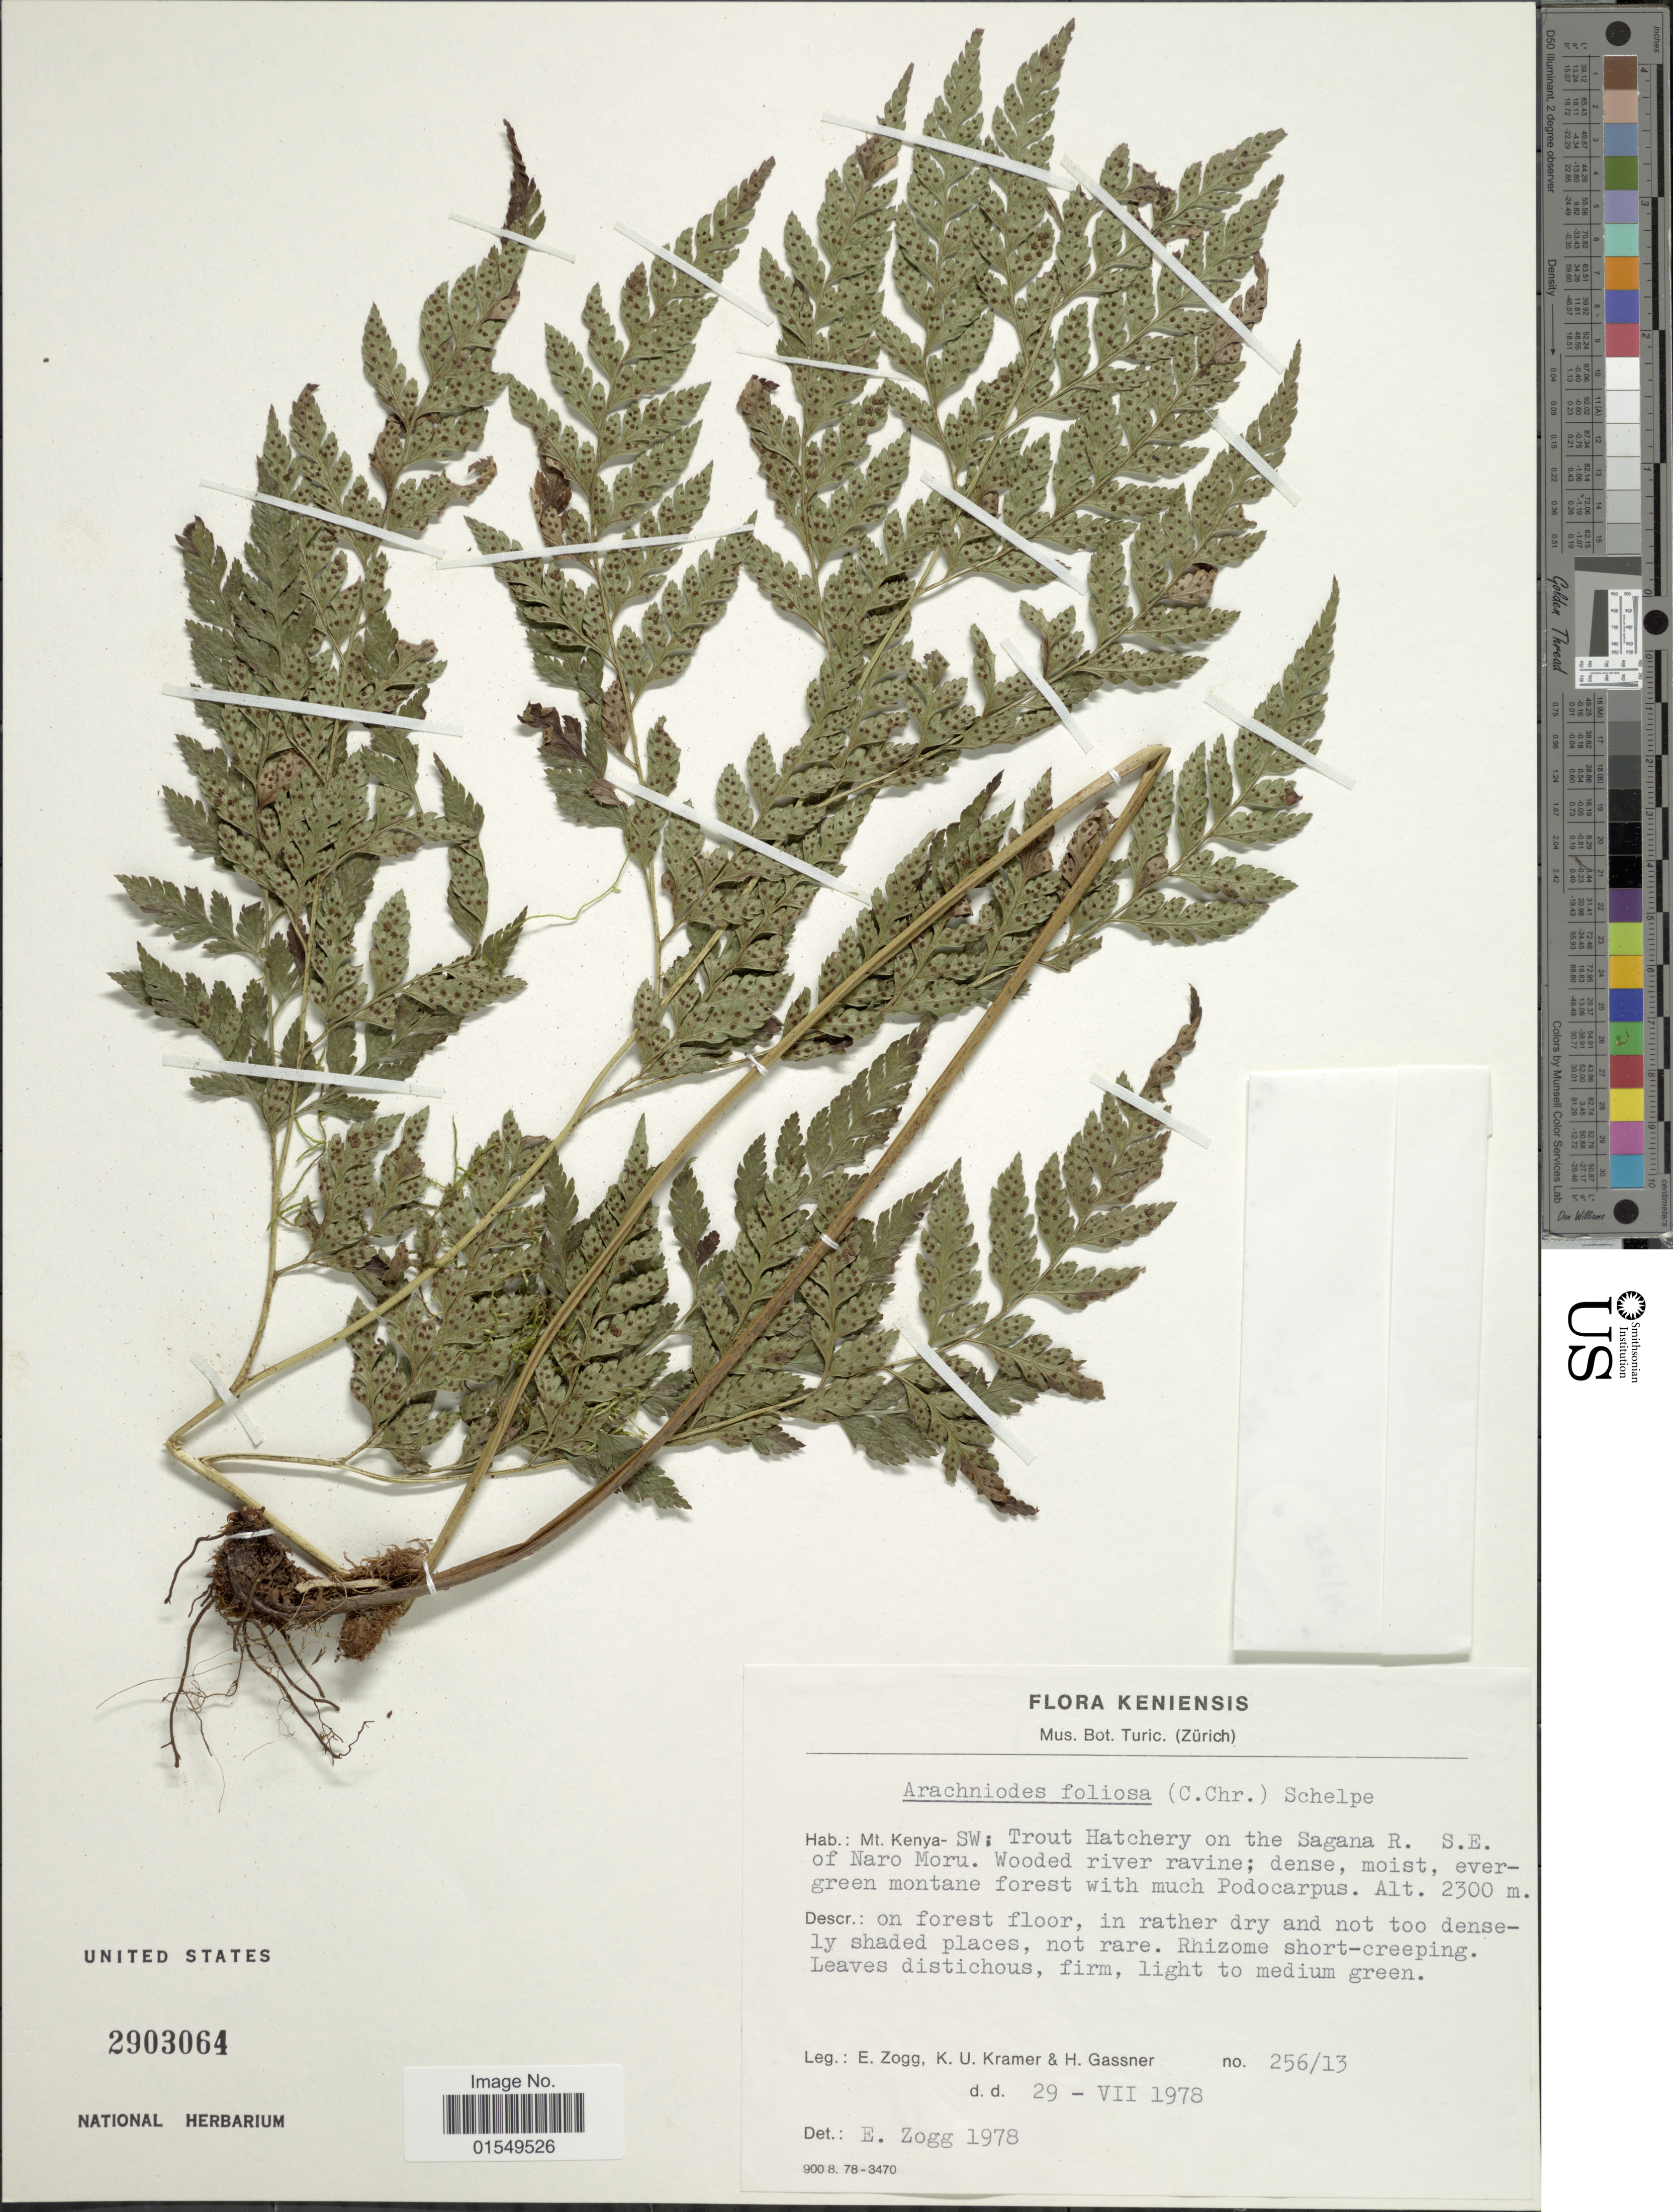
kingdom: Plantae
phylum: Tracheophyta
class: Polypodiopsida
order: Polypodiales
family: Dryopteridaceae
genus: Arachniodes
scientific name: Arachniodes foliosa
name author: (C. Chr.) Schelpe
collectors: E. Zogg, K. U. Kramer & H. Gassner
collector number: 256/13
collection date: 1978-07-29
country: Kenya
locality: Keniensis, Mt. Kenya- SW: Trout Hatchery on the Sagana R., S.E. of Naro Moru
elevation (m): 2300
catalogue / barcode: US 2903064